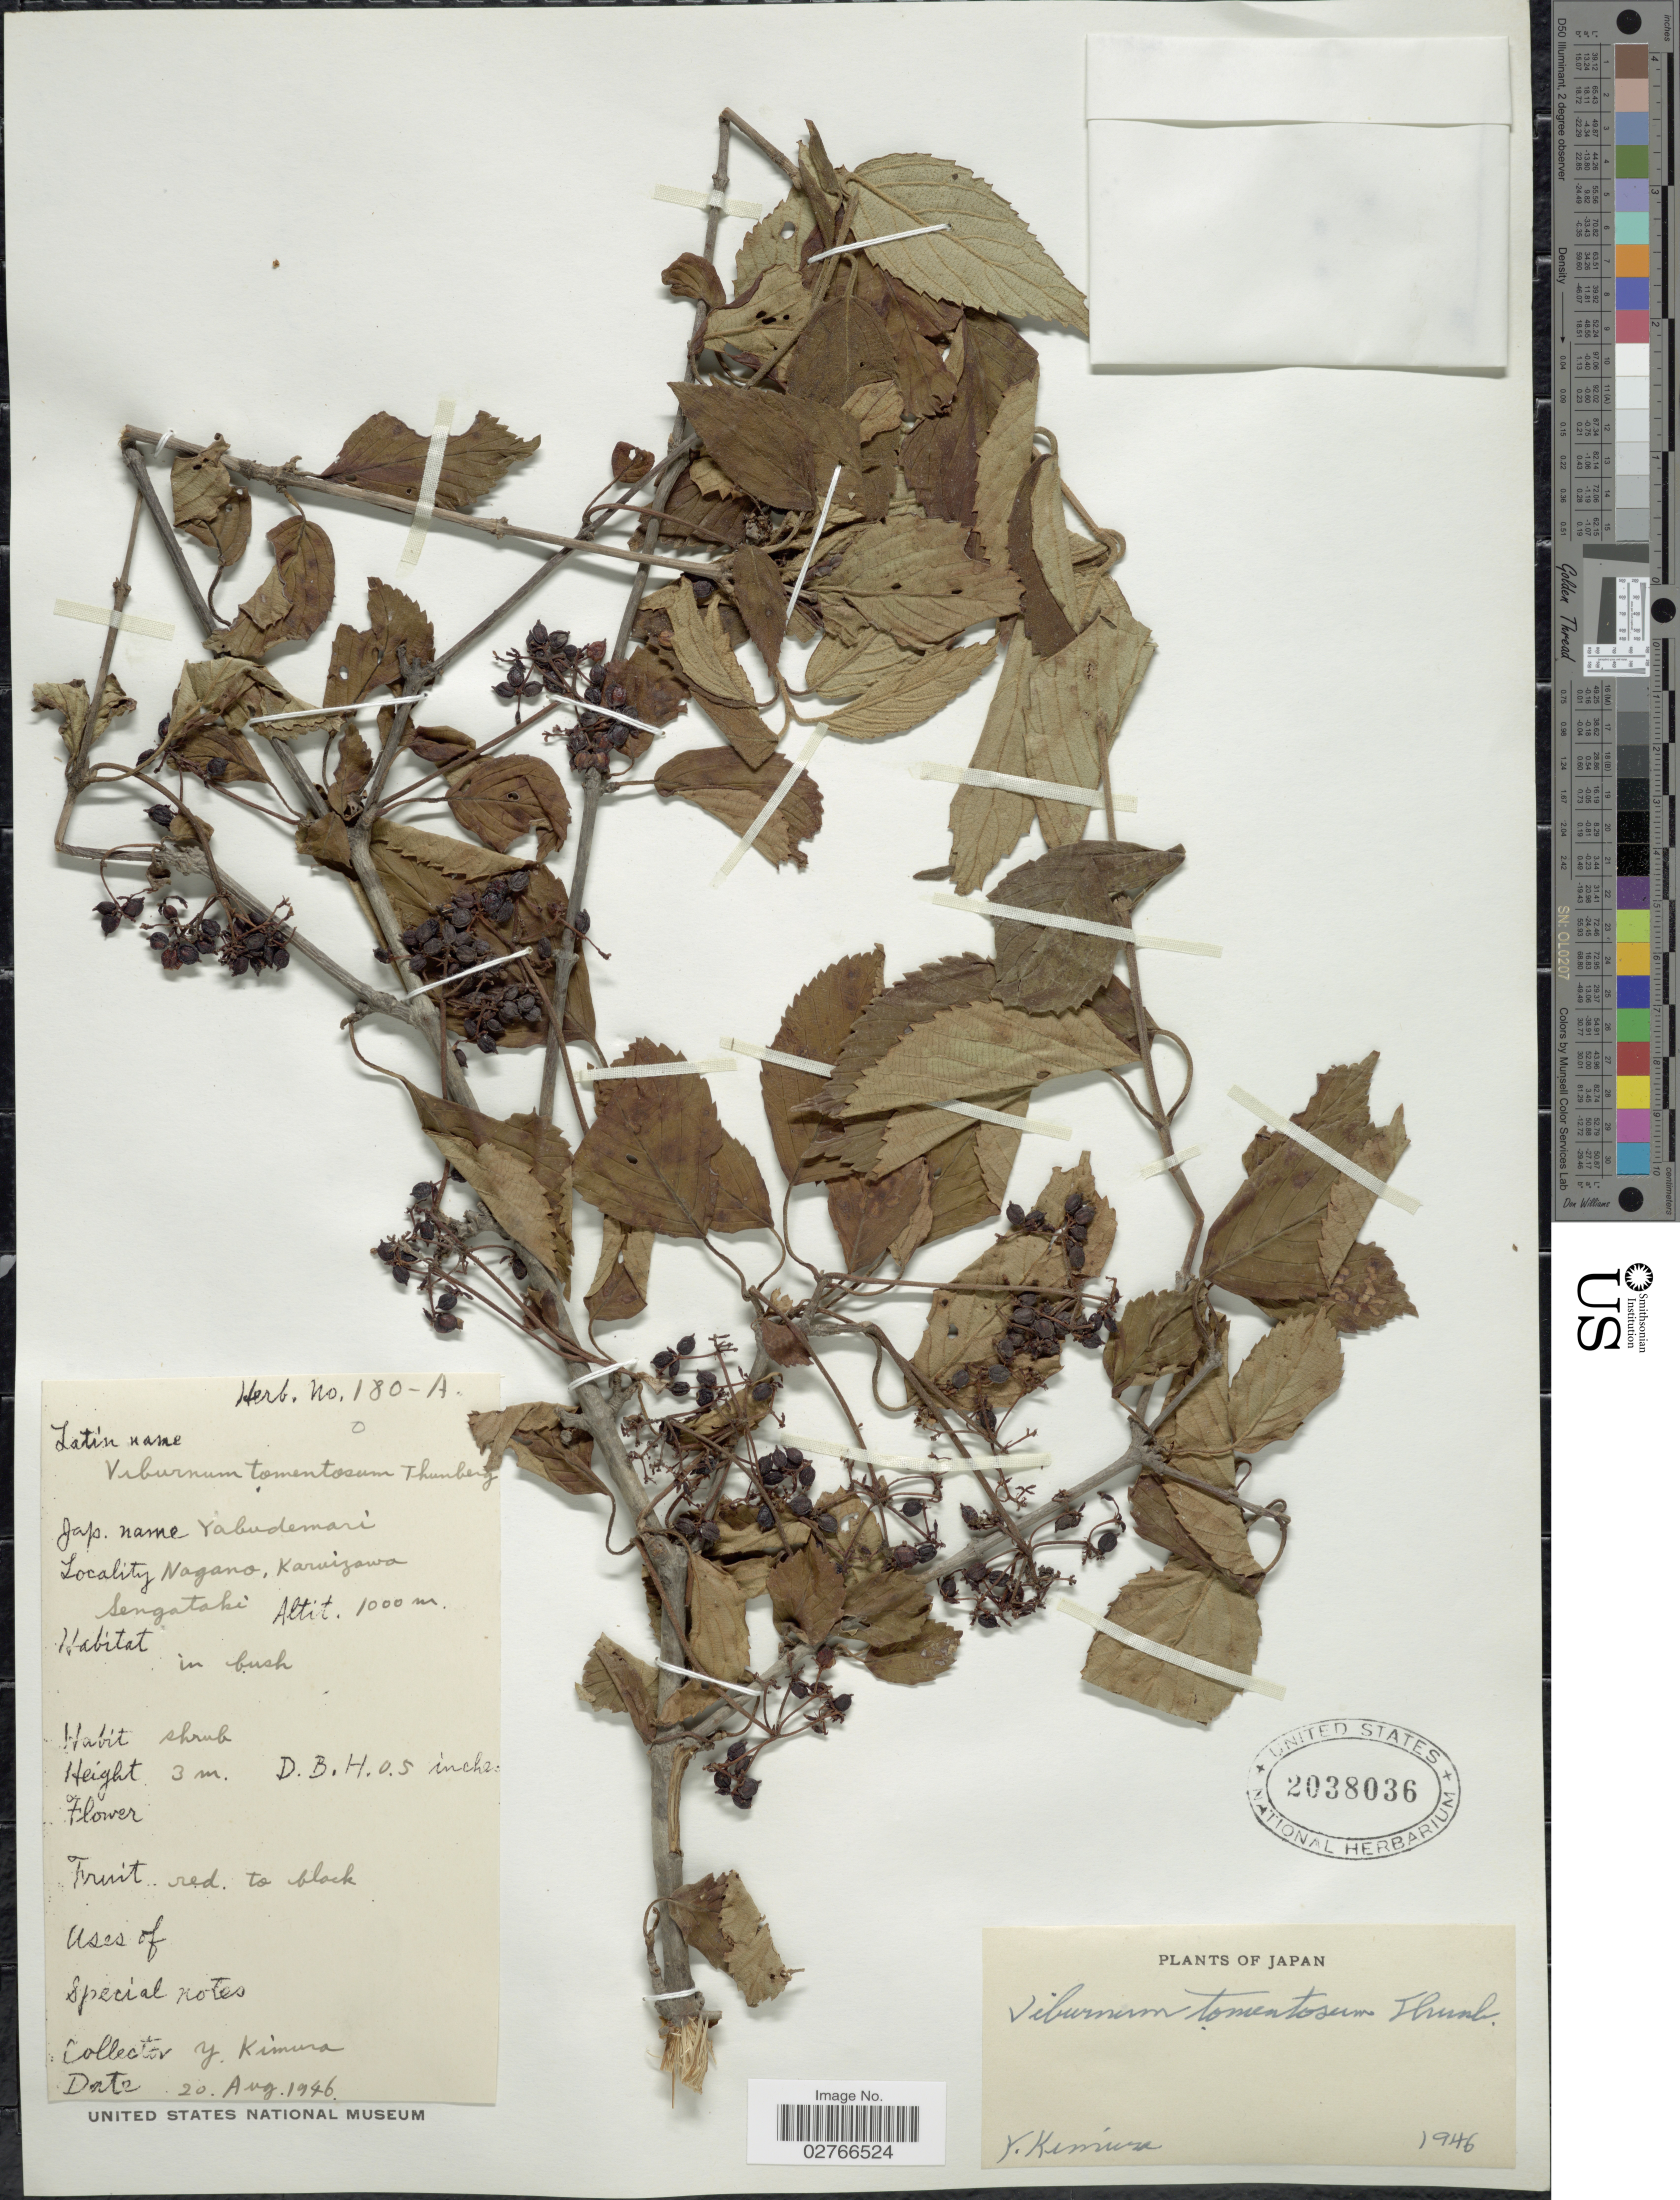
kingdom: Plantae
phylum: Tracheophyta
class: Magnoliopsida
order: Dipsacales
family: Viburnaceae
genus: Viburnum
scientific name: Viburnum tomentosum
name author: Thunb.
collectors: Y. Kimura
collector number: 180-A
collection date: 1946-08-20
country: Japan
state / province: Nagano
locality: Karuizawa sengataki.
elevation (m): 1000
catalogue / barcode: US 2038036